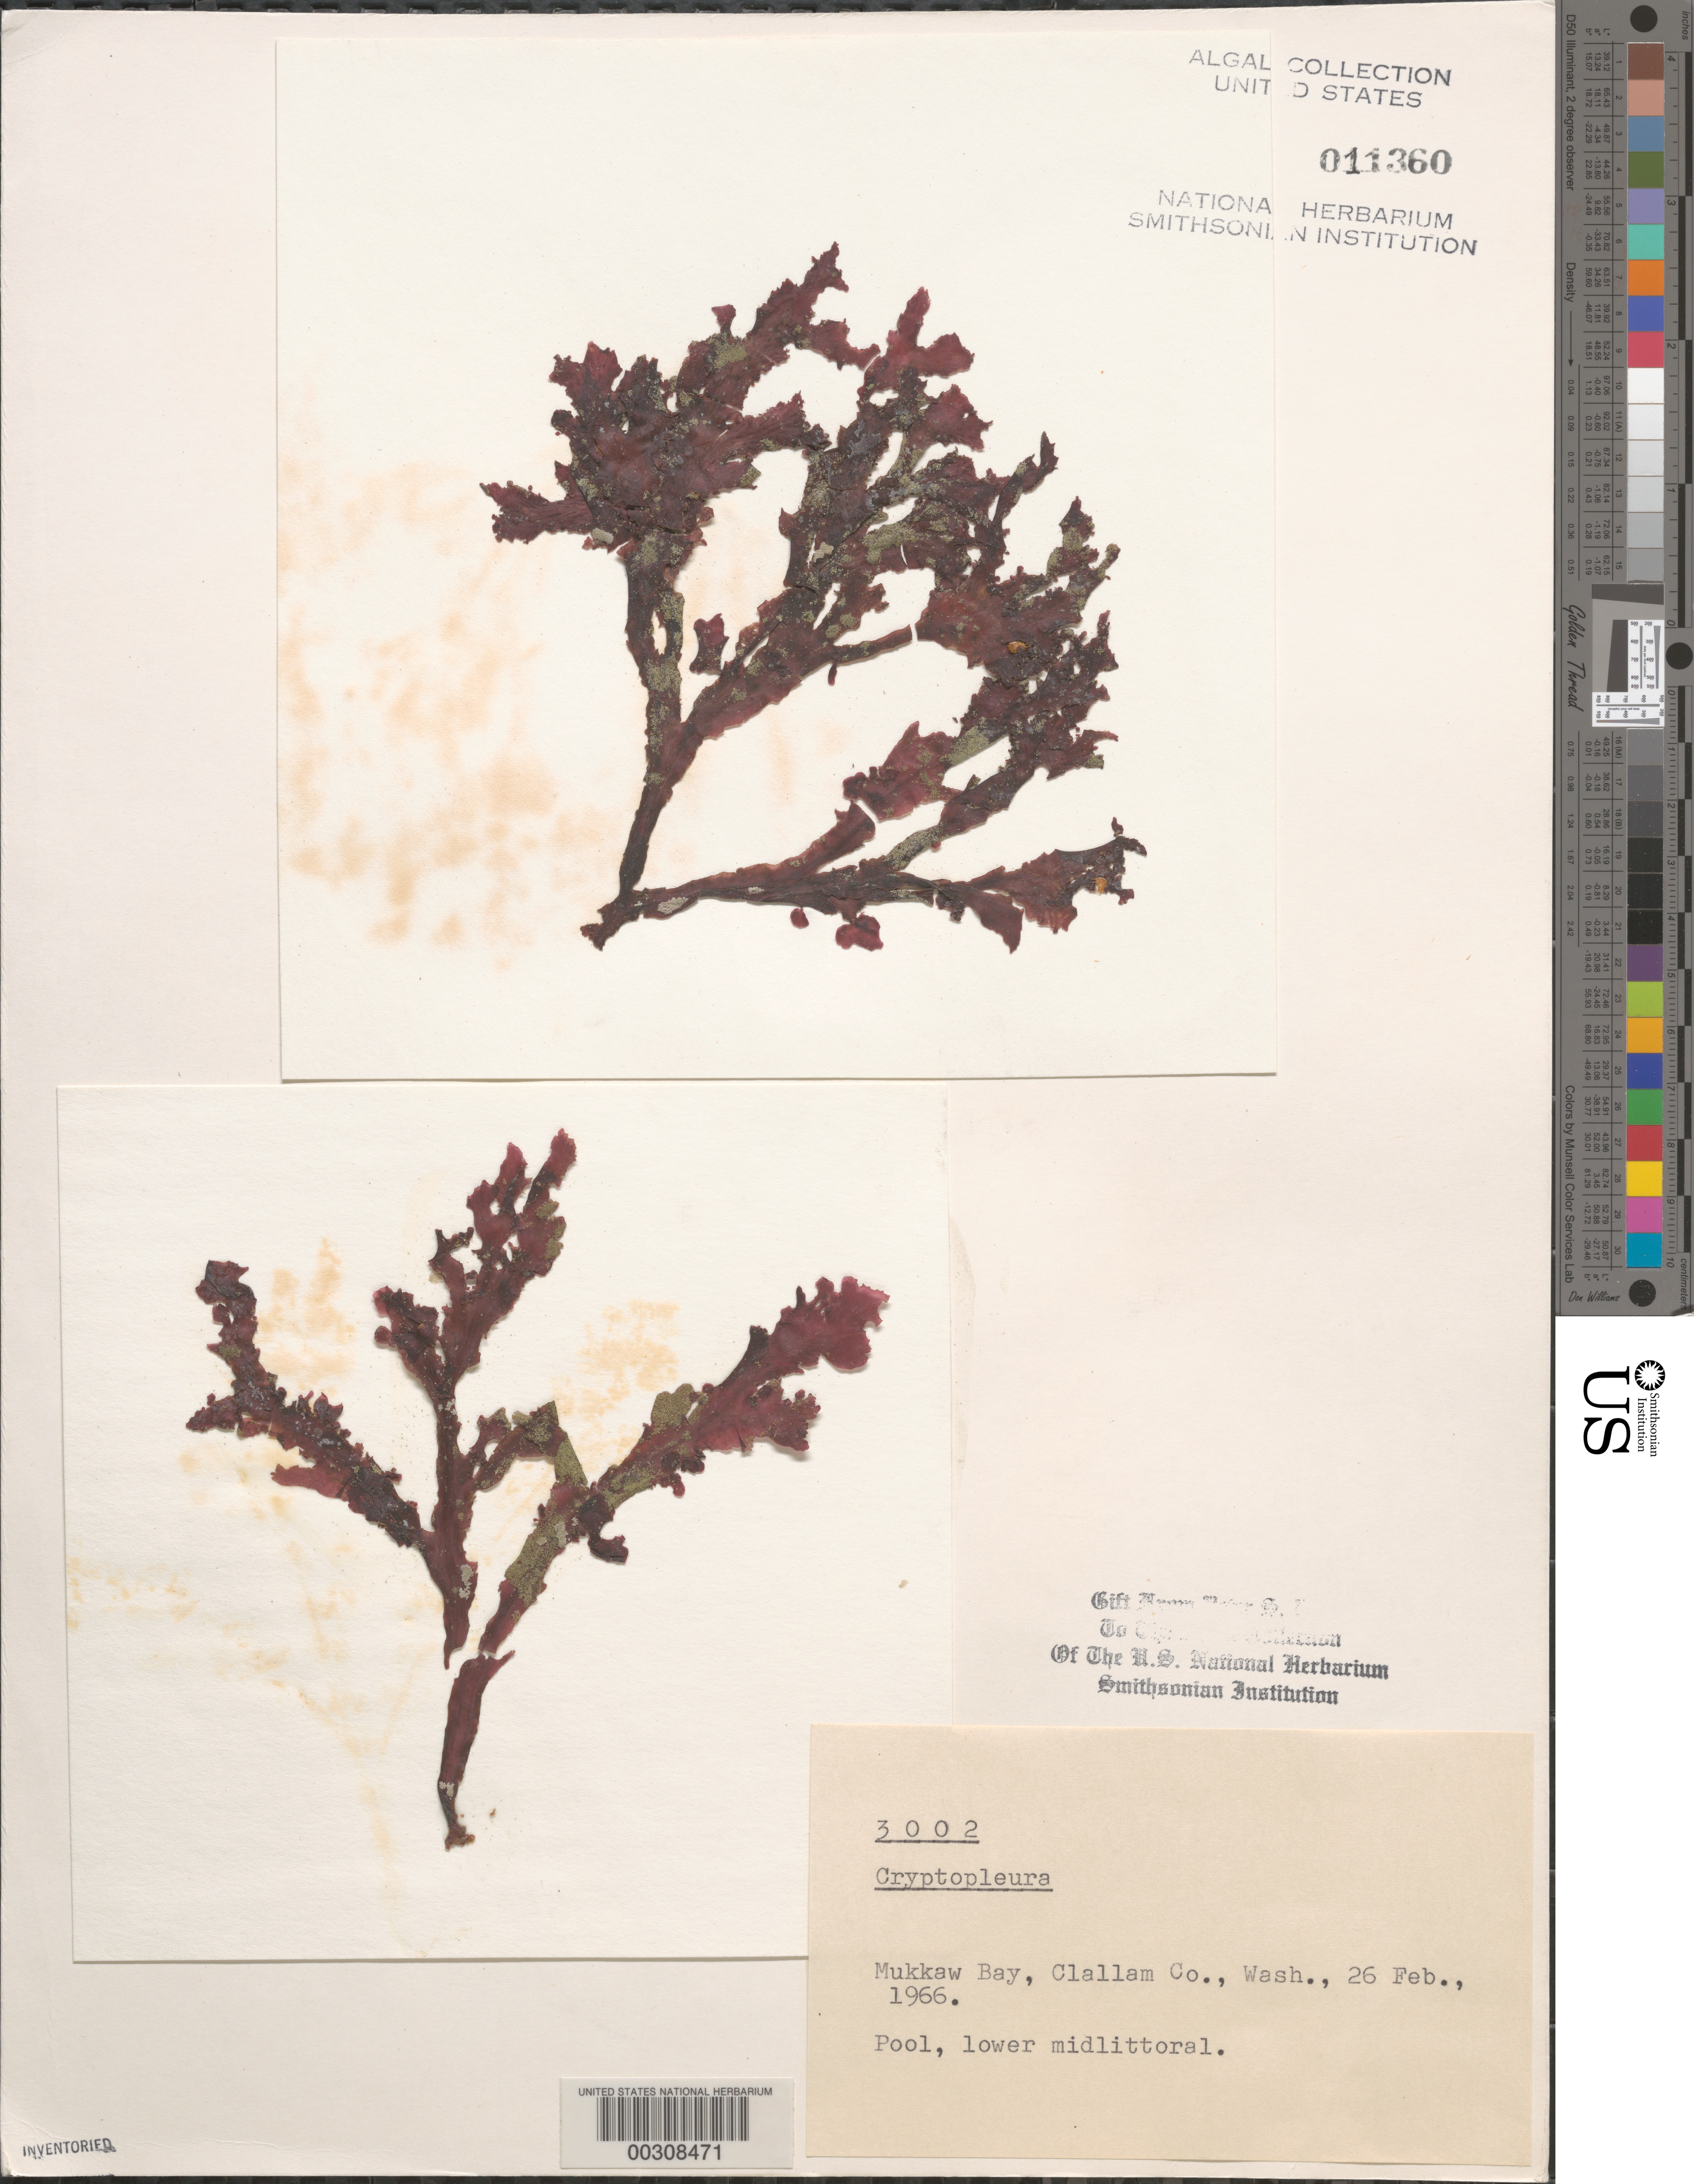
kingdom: Plantae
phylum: Rhodophyta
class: Florideophyceae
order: Ceramiales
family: Delesseriaceae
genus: Cryptopleura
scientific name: Cryptopleura sp.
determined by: Dixon, P. S.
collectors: P. S. Dixon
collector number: PSD 3002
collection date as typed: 26 Feb 1966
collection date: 1966-02-26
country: United States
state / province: Washington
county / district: Clallam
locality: Mukkaw Bay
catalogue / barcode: US 11360